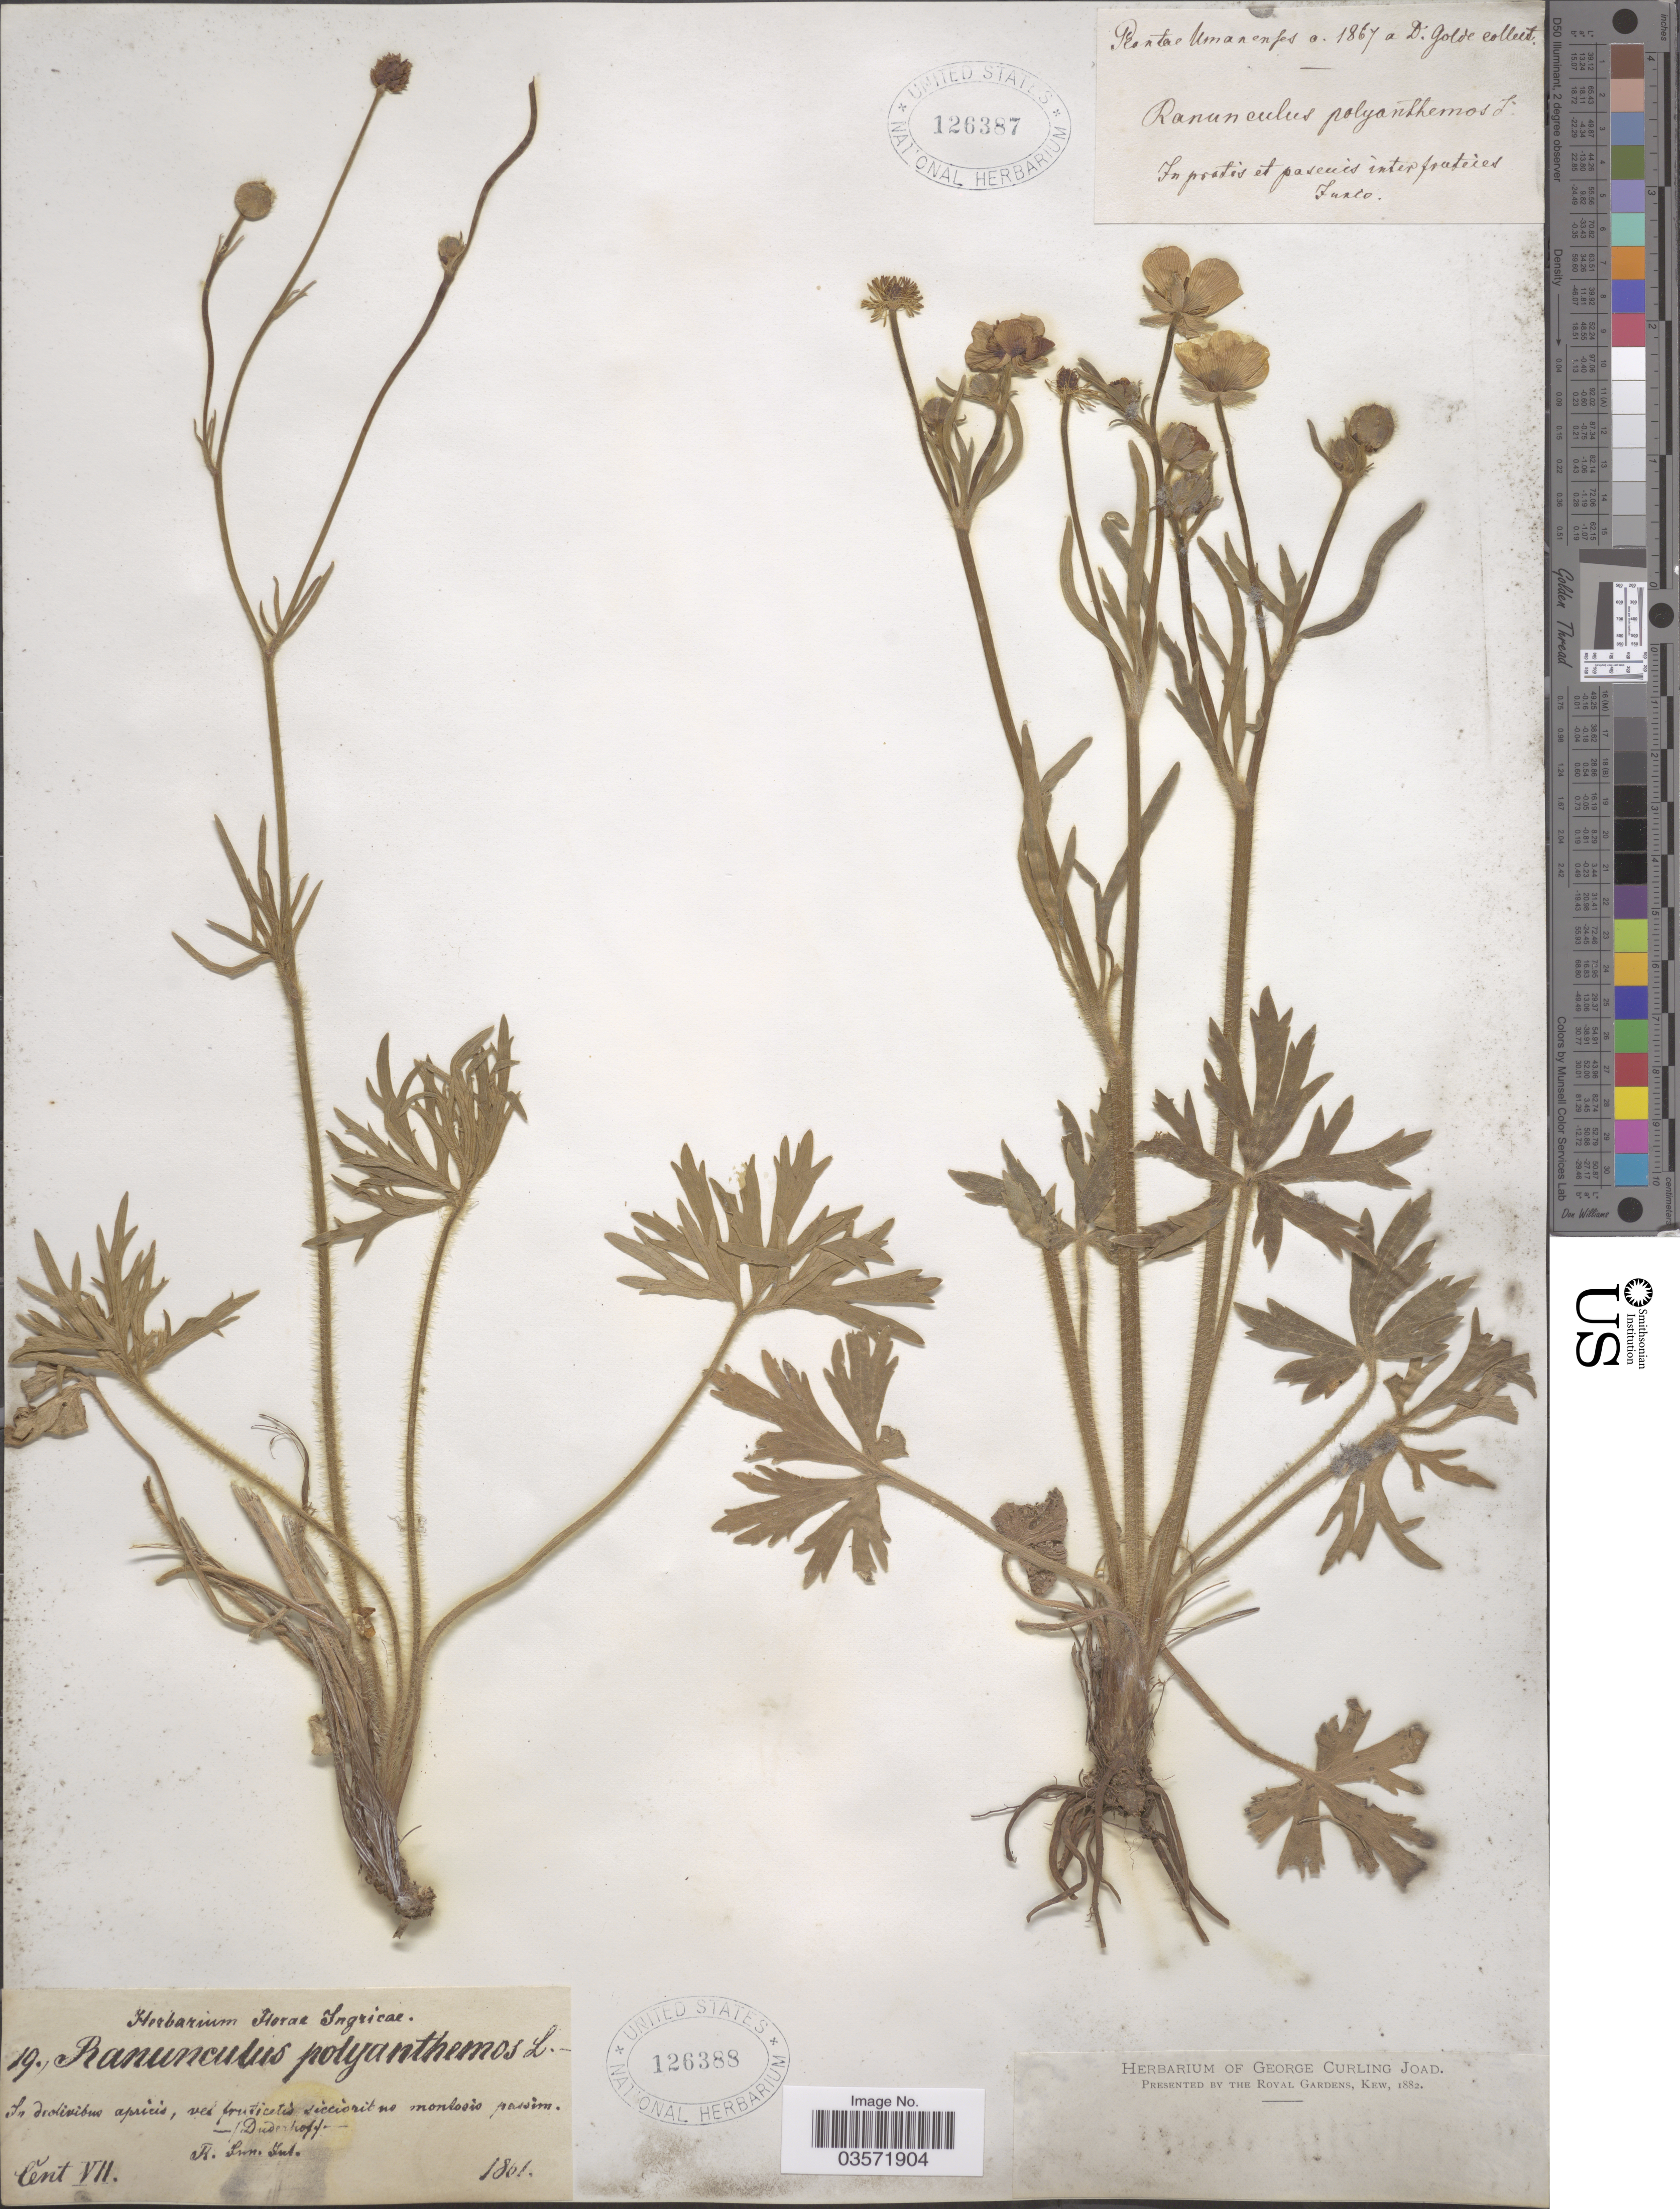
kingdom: Plantae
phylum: Tracheophyta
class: Magnoliopsida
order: Ranunculales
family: Ranunculaceae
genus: Ranunculus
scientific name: Ranunculus polyanthemos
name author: L.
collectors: D. Golde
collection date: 1867-06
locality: Umanenses. In pratis et pasenis [interpreted] inter frateies [interpreted].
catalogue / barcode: US 126387